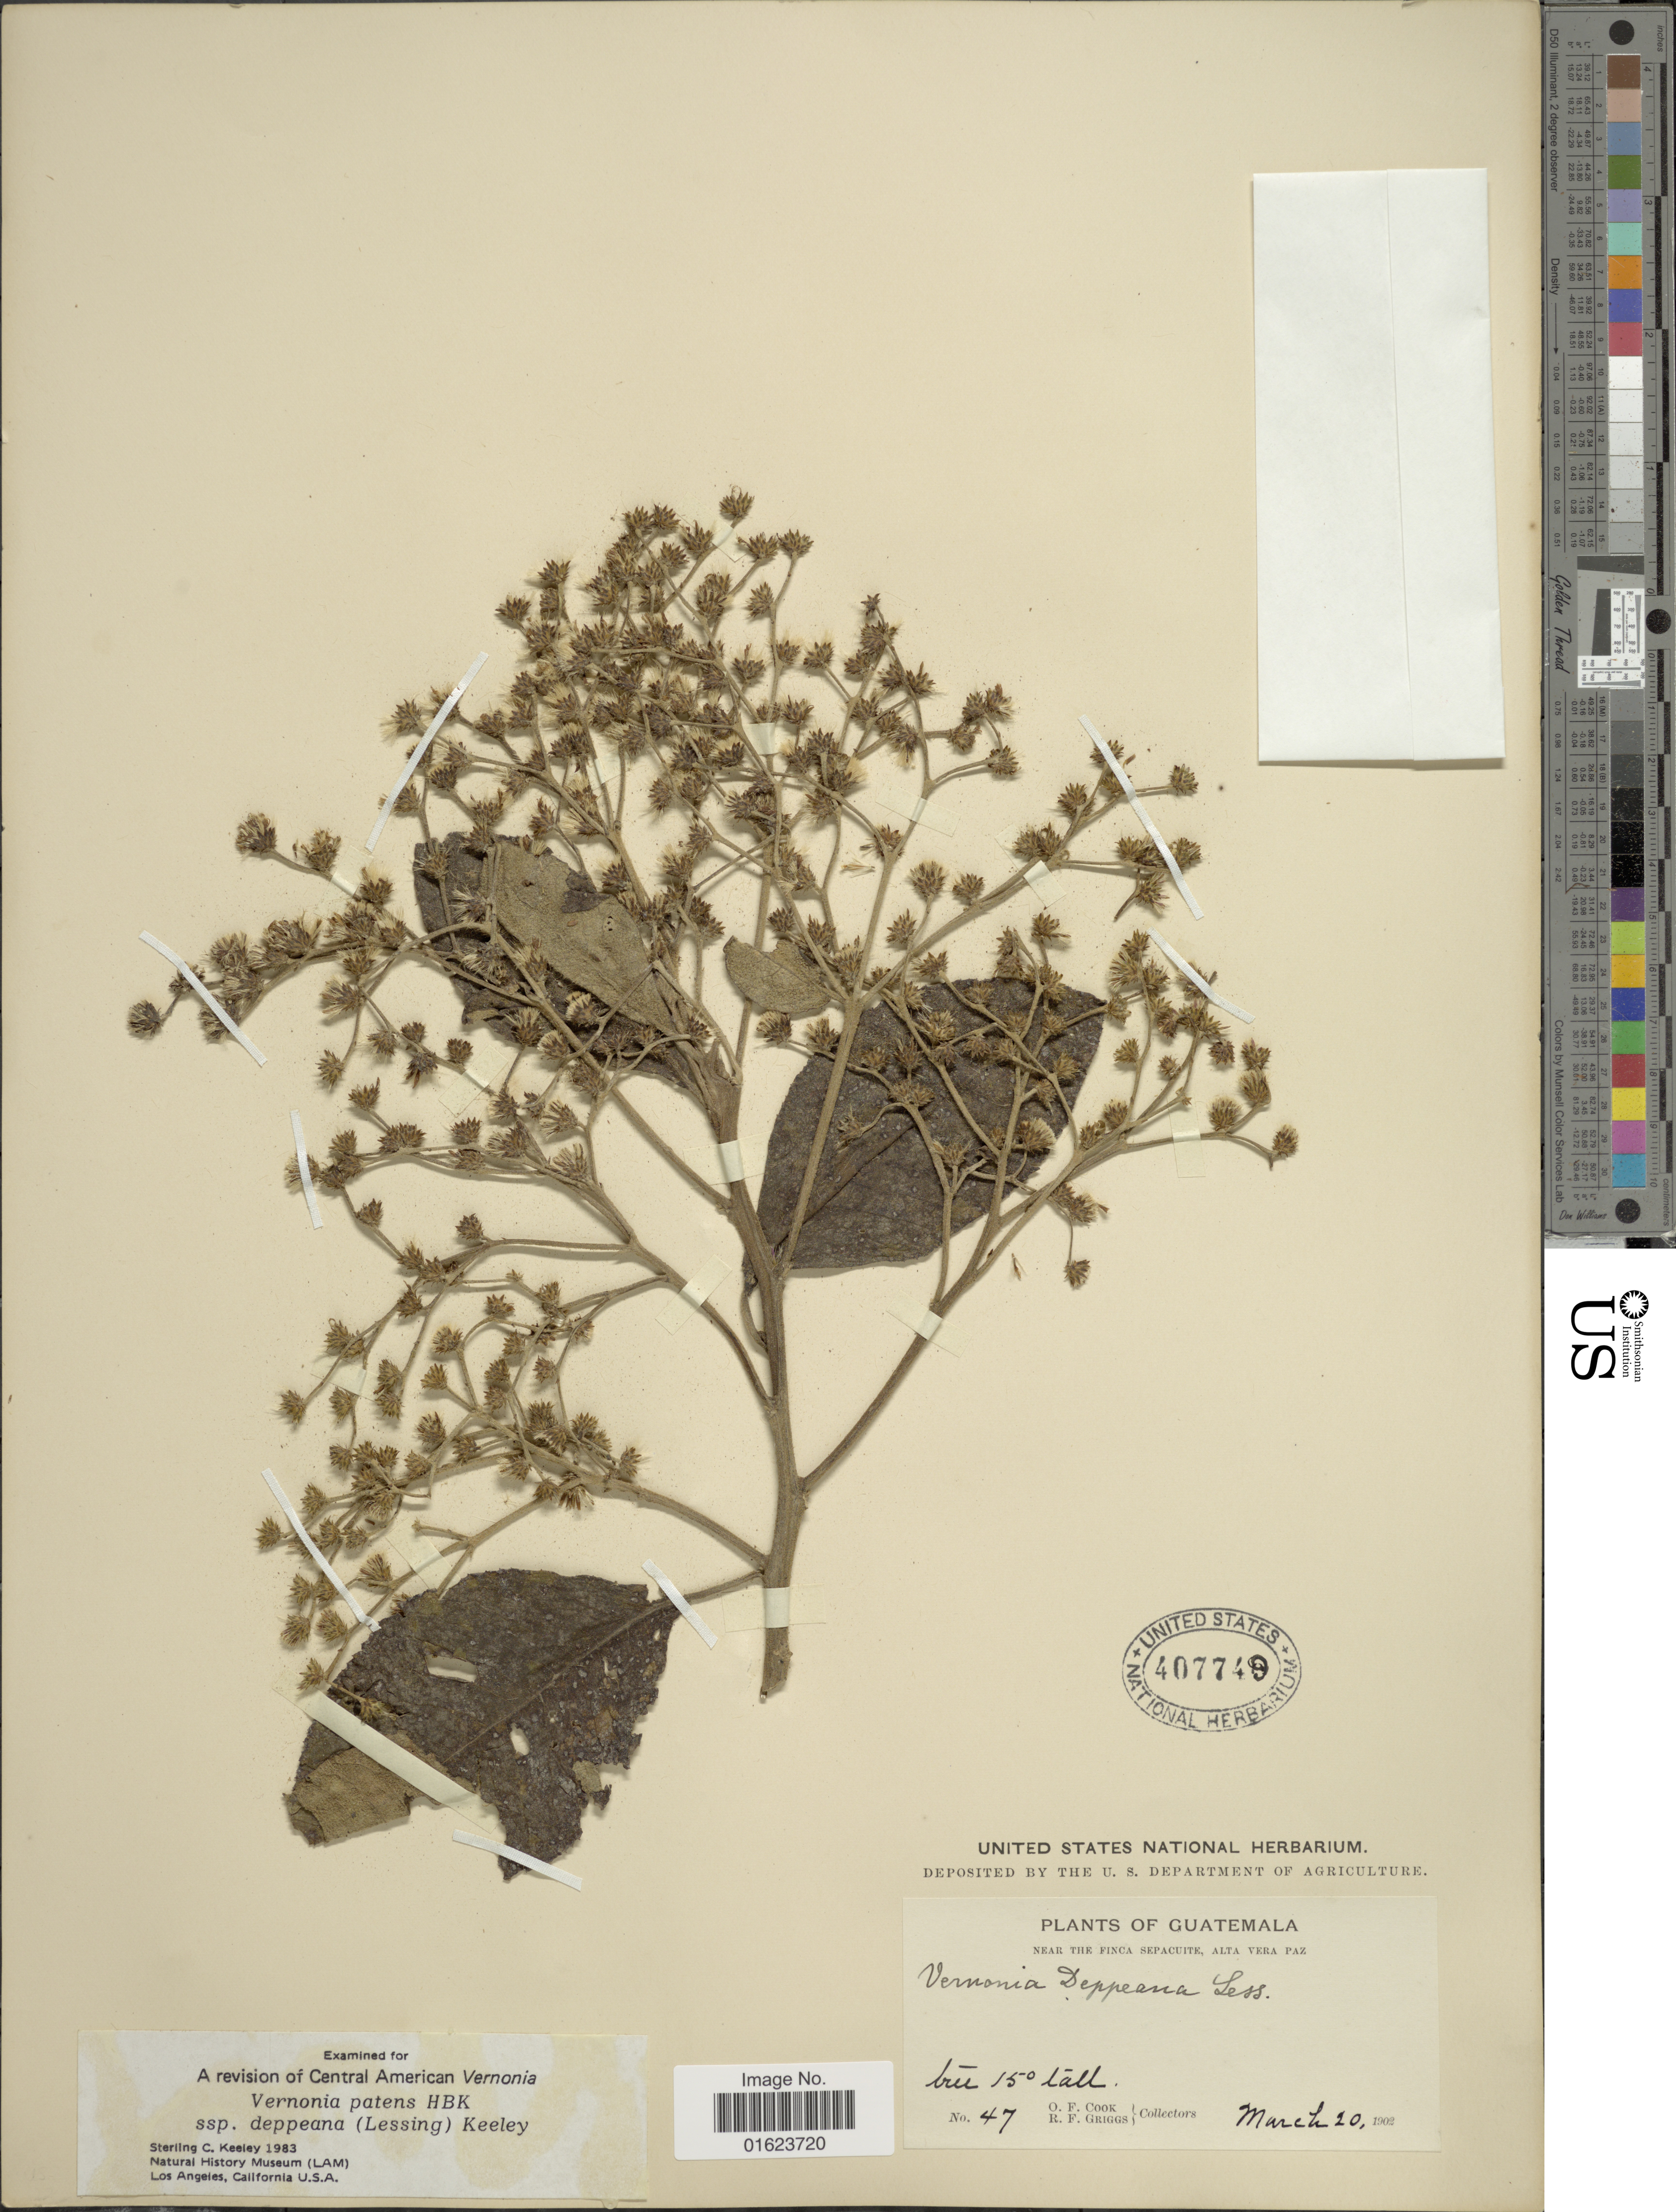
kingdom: Plantae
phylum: Tracheophyta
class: Magnoliopsida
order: Asterales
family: Asteraceae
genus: Vernonanthura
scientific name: Vernonanthura deppeana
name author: (Less.) H. Rob.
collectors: O. F. Cook & R. F. Griggs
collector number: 47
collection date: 1902-03-20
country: Guatemala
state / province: Alta Verapaz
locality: Guatemala. Near the Finca Sepacuite, Alta Vera Paz.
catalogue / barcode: US 407749